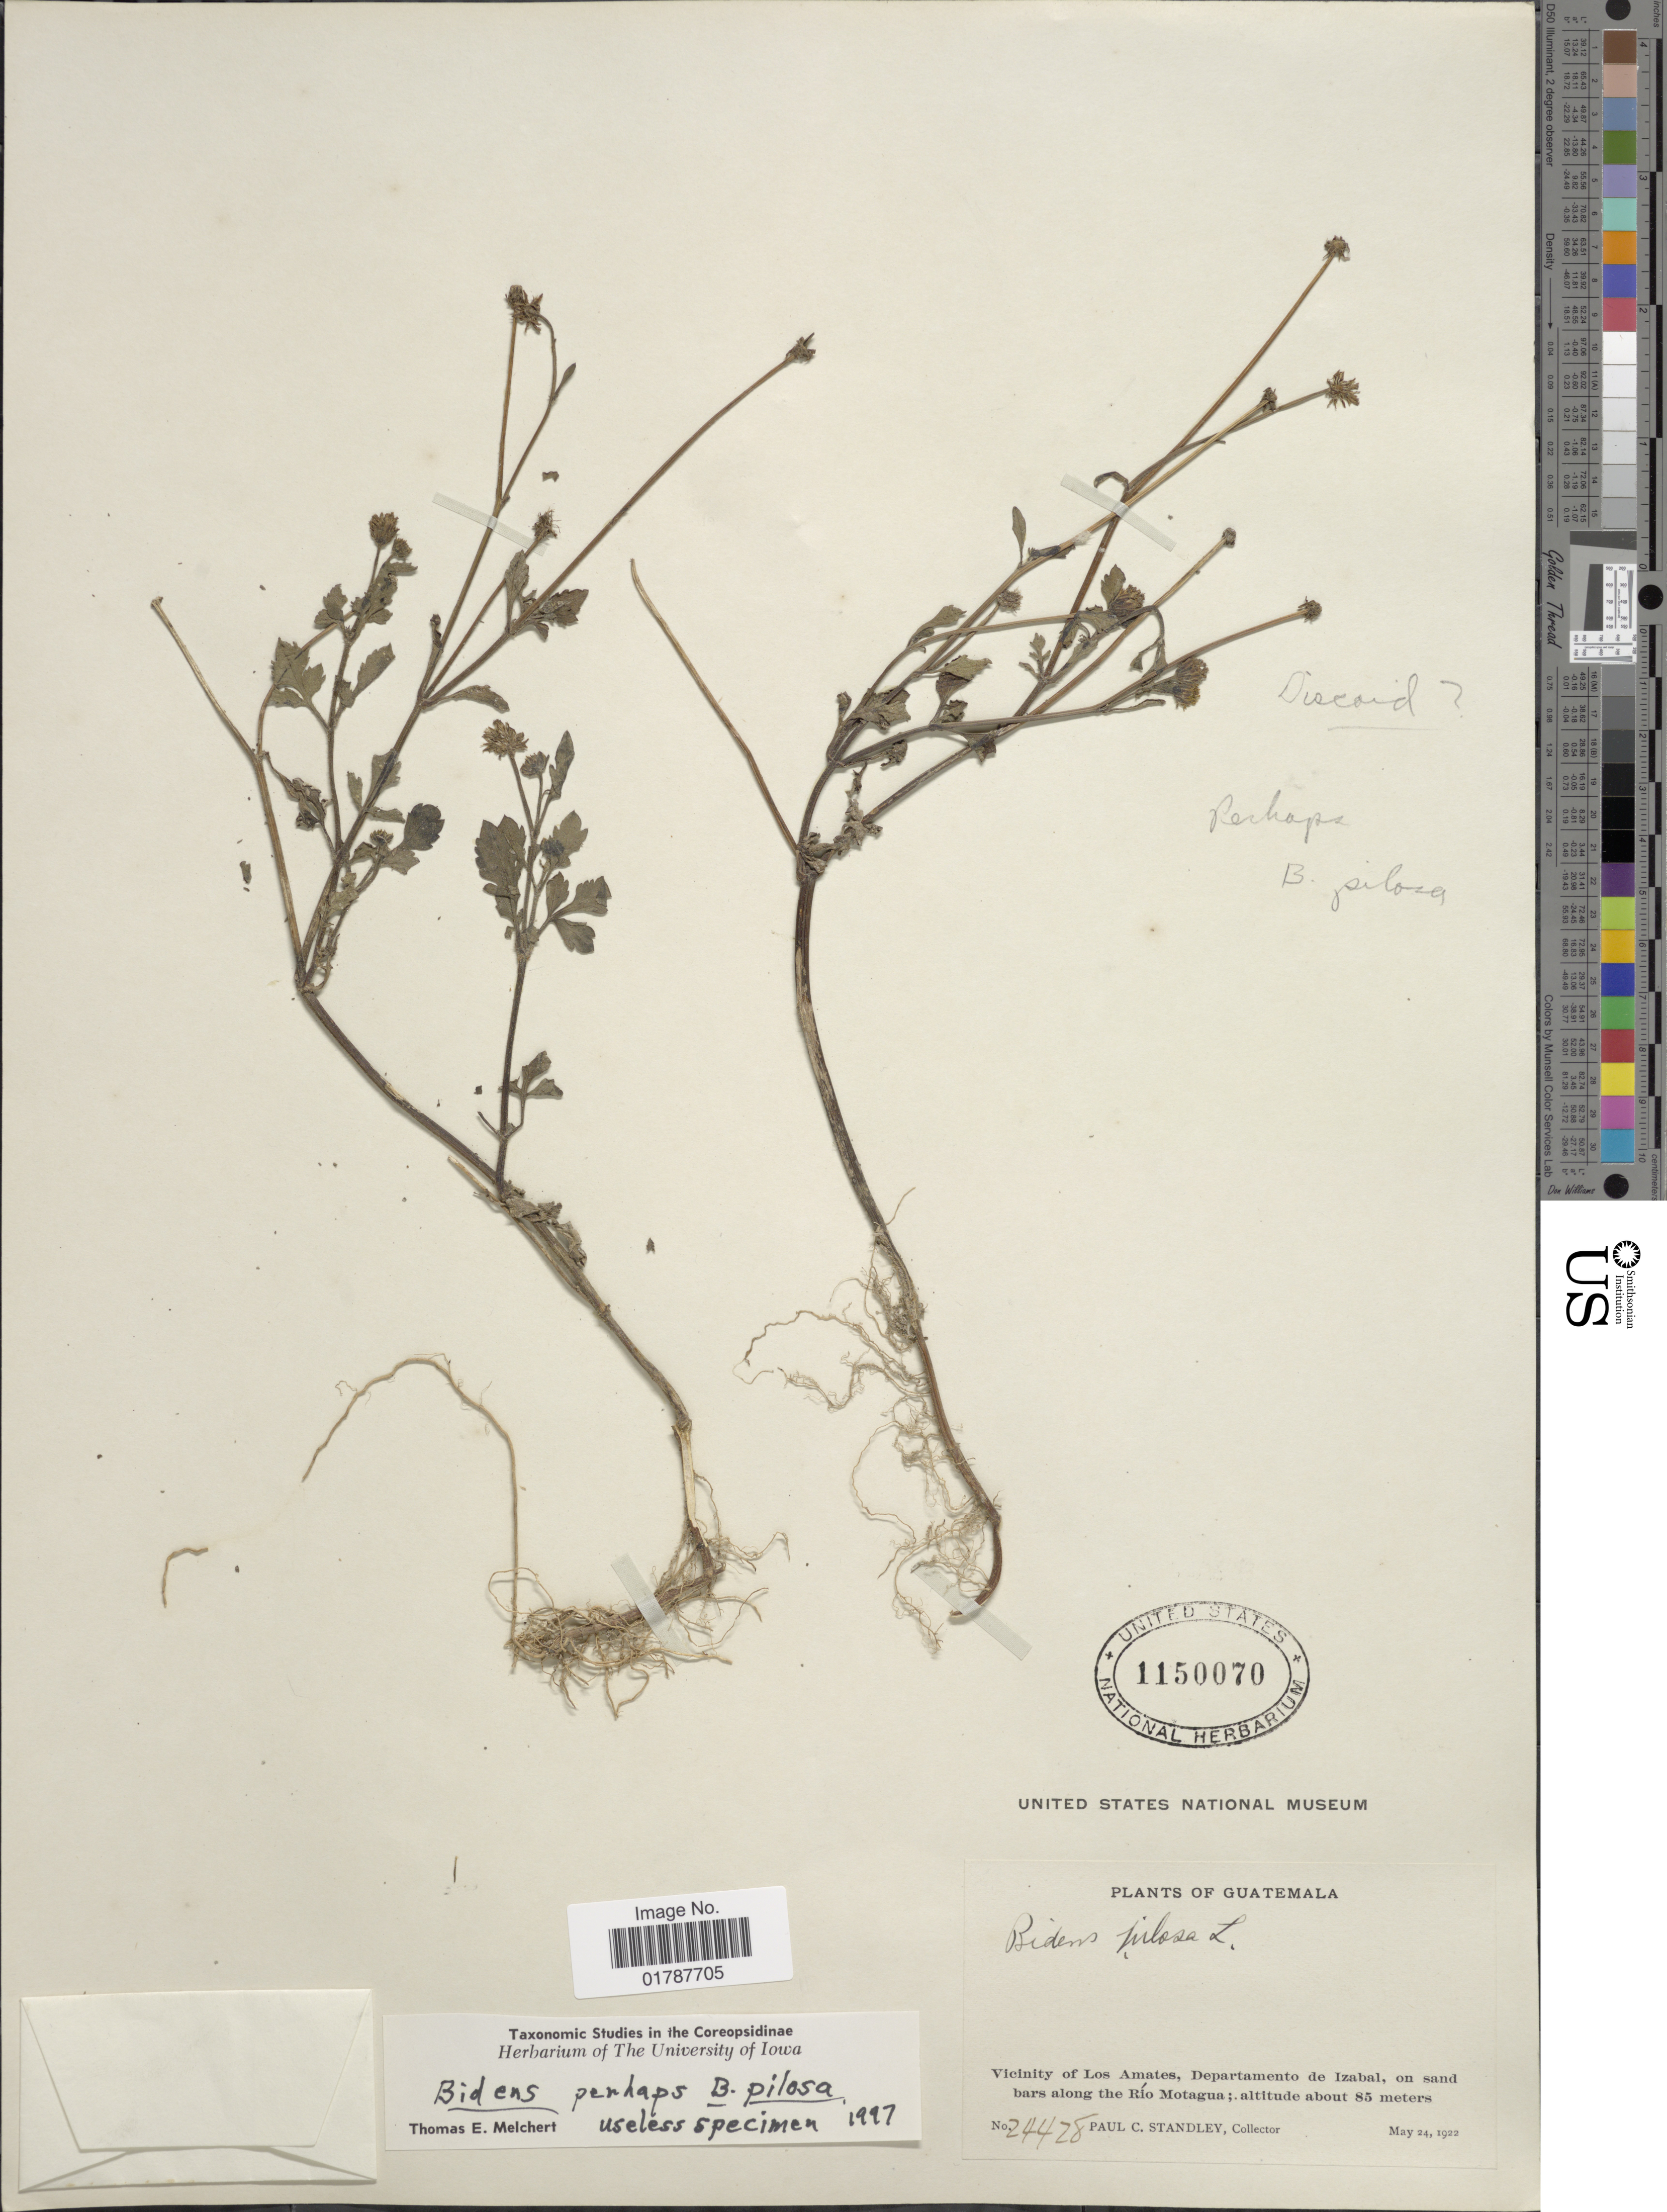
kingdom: Plantae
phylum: Tracheophyta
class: Magnoliopsida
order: Asterales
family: Asteraceae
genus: Bidens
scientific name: Bidens pilosa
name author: L.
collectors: P. C. Standley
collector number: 24428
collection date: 1922-05-24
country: Guatemala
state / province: Izabal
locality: Vicinity of Los Amates, Department de Izabal, on sand bars along the Rio Motagua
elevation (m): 85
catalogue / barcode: US 1150070